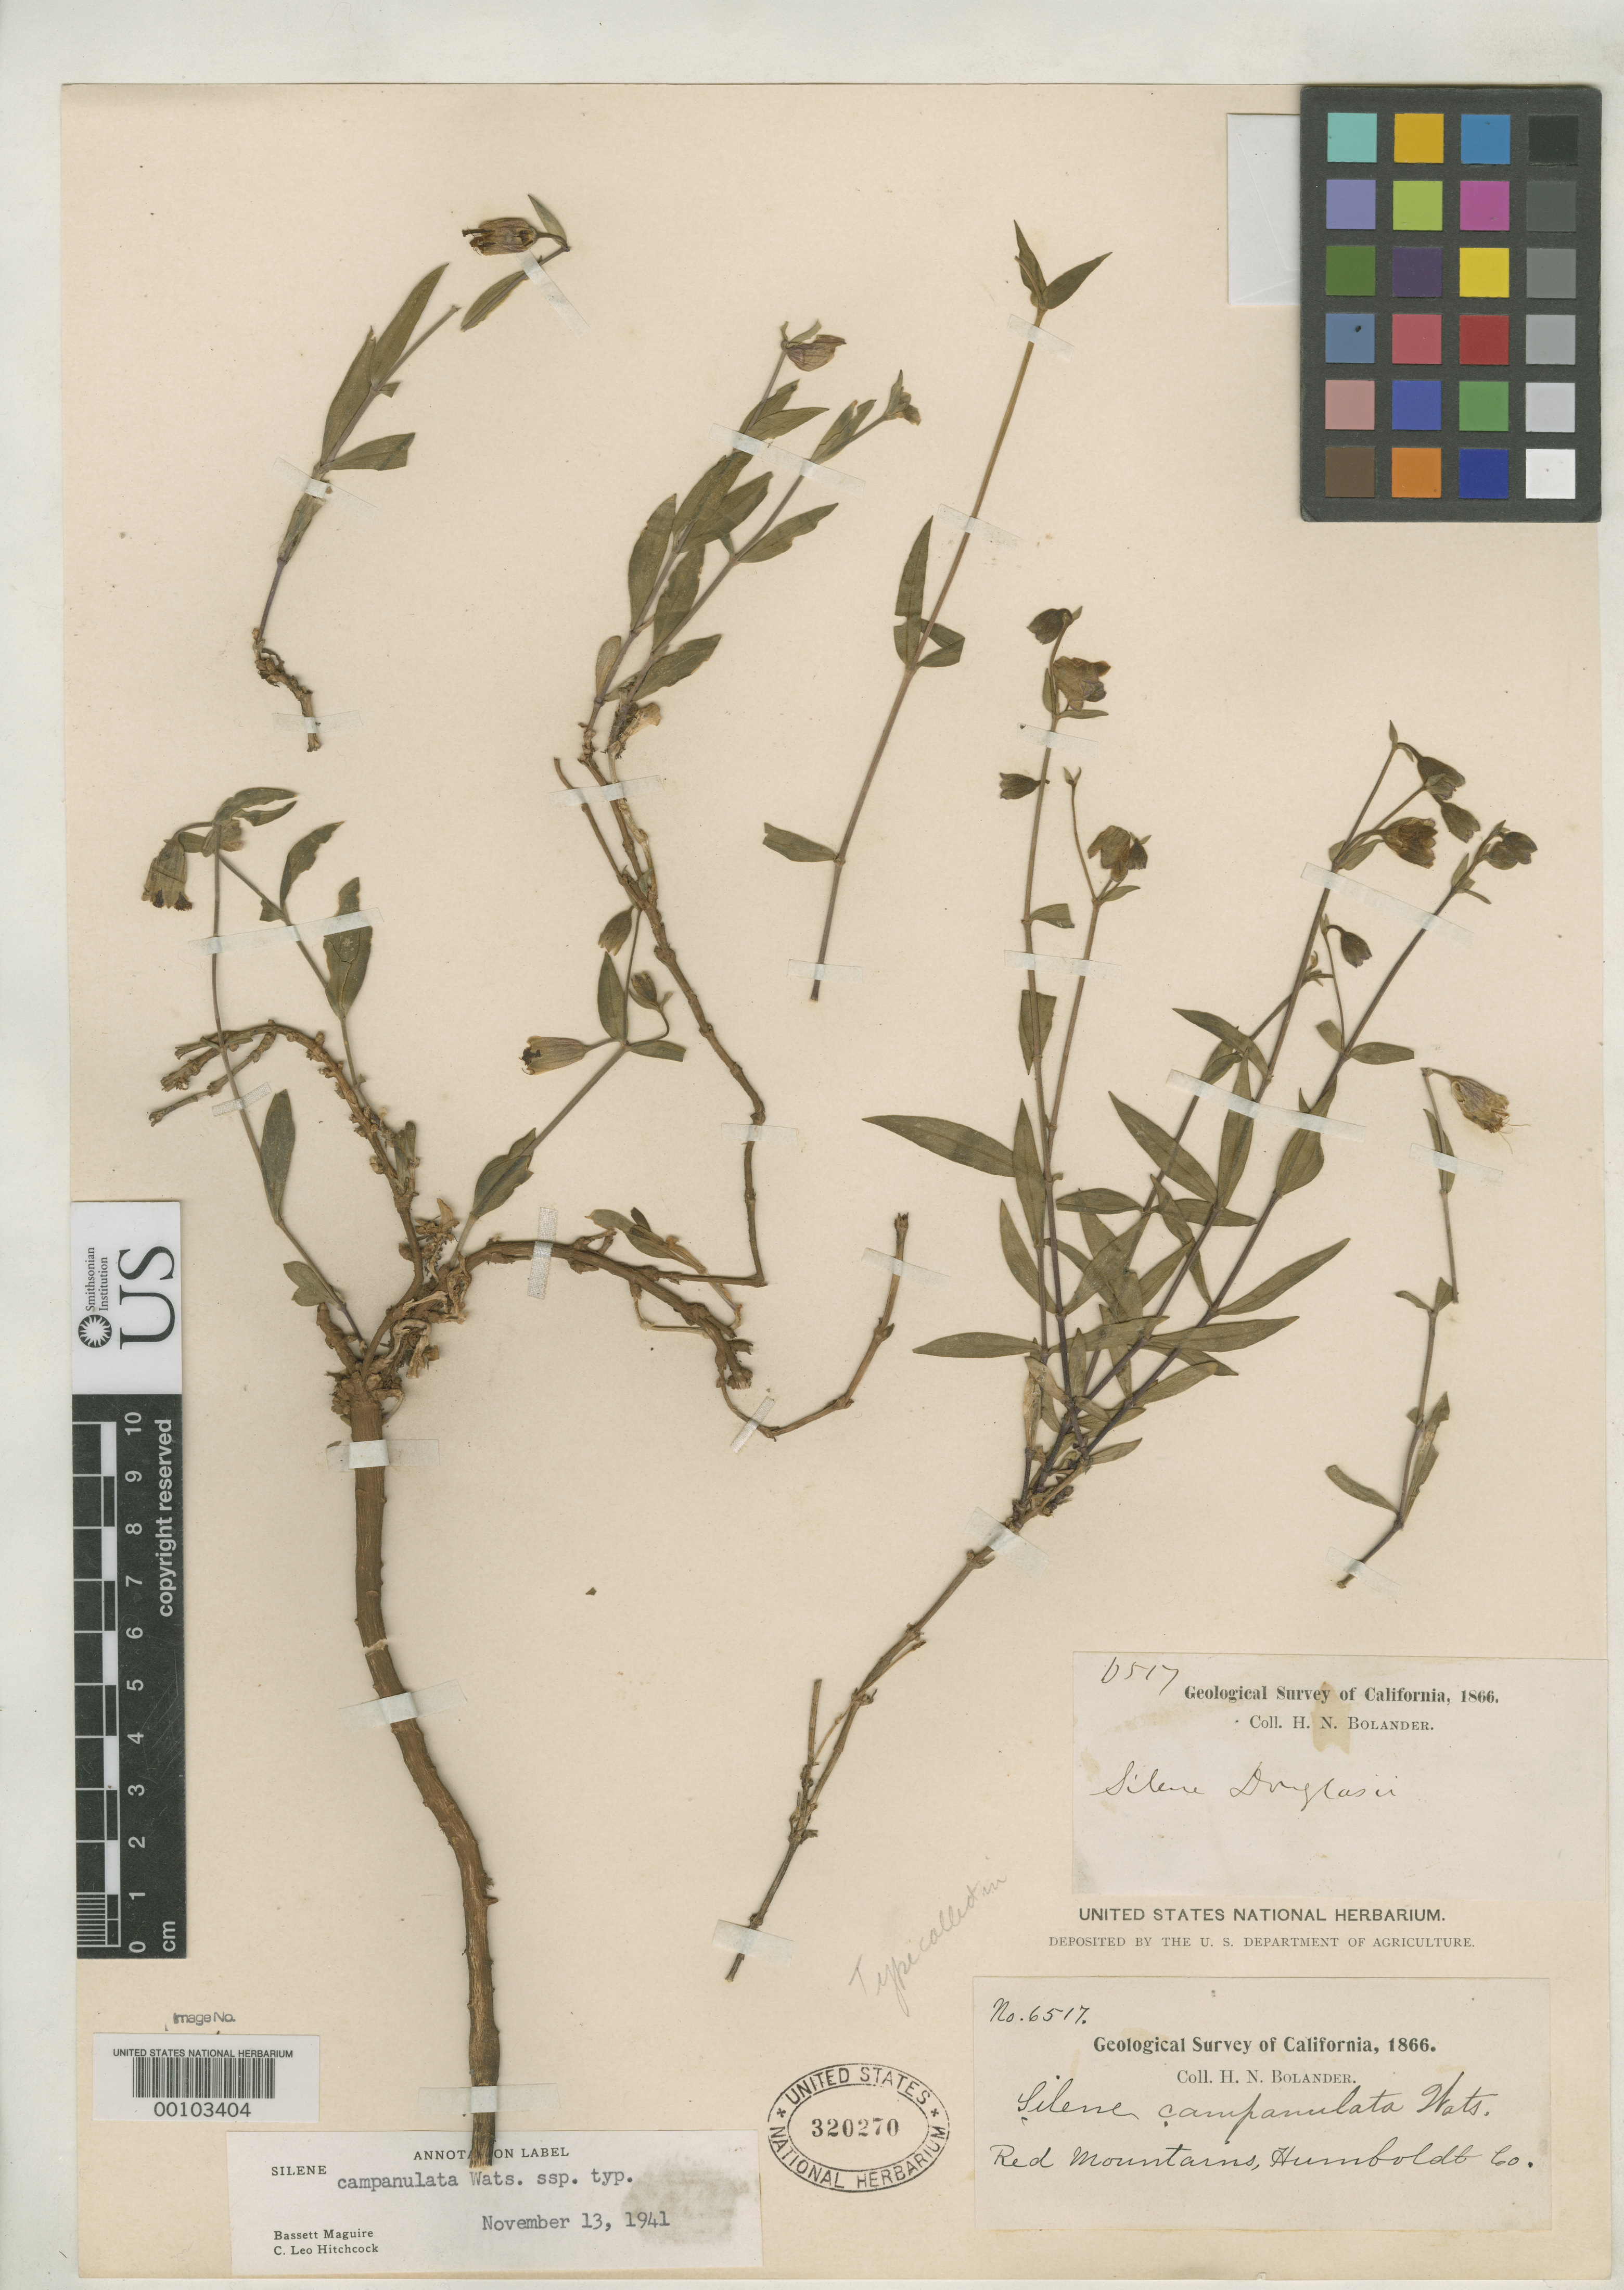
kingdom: Plantae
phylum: Tracheophyta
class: Magnoliopsida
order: Caryophyllales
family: Caryophyllaceae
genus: Silene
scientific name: Silene campanulata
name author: S. Watson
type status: Type Collection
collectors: H. Bolander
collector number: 6517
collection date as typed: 1866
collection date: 1866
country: United States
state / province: California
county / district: Humboldt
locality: Red Mountains.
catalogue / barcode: US 320270